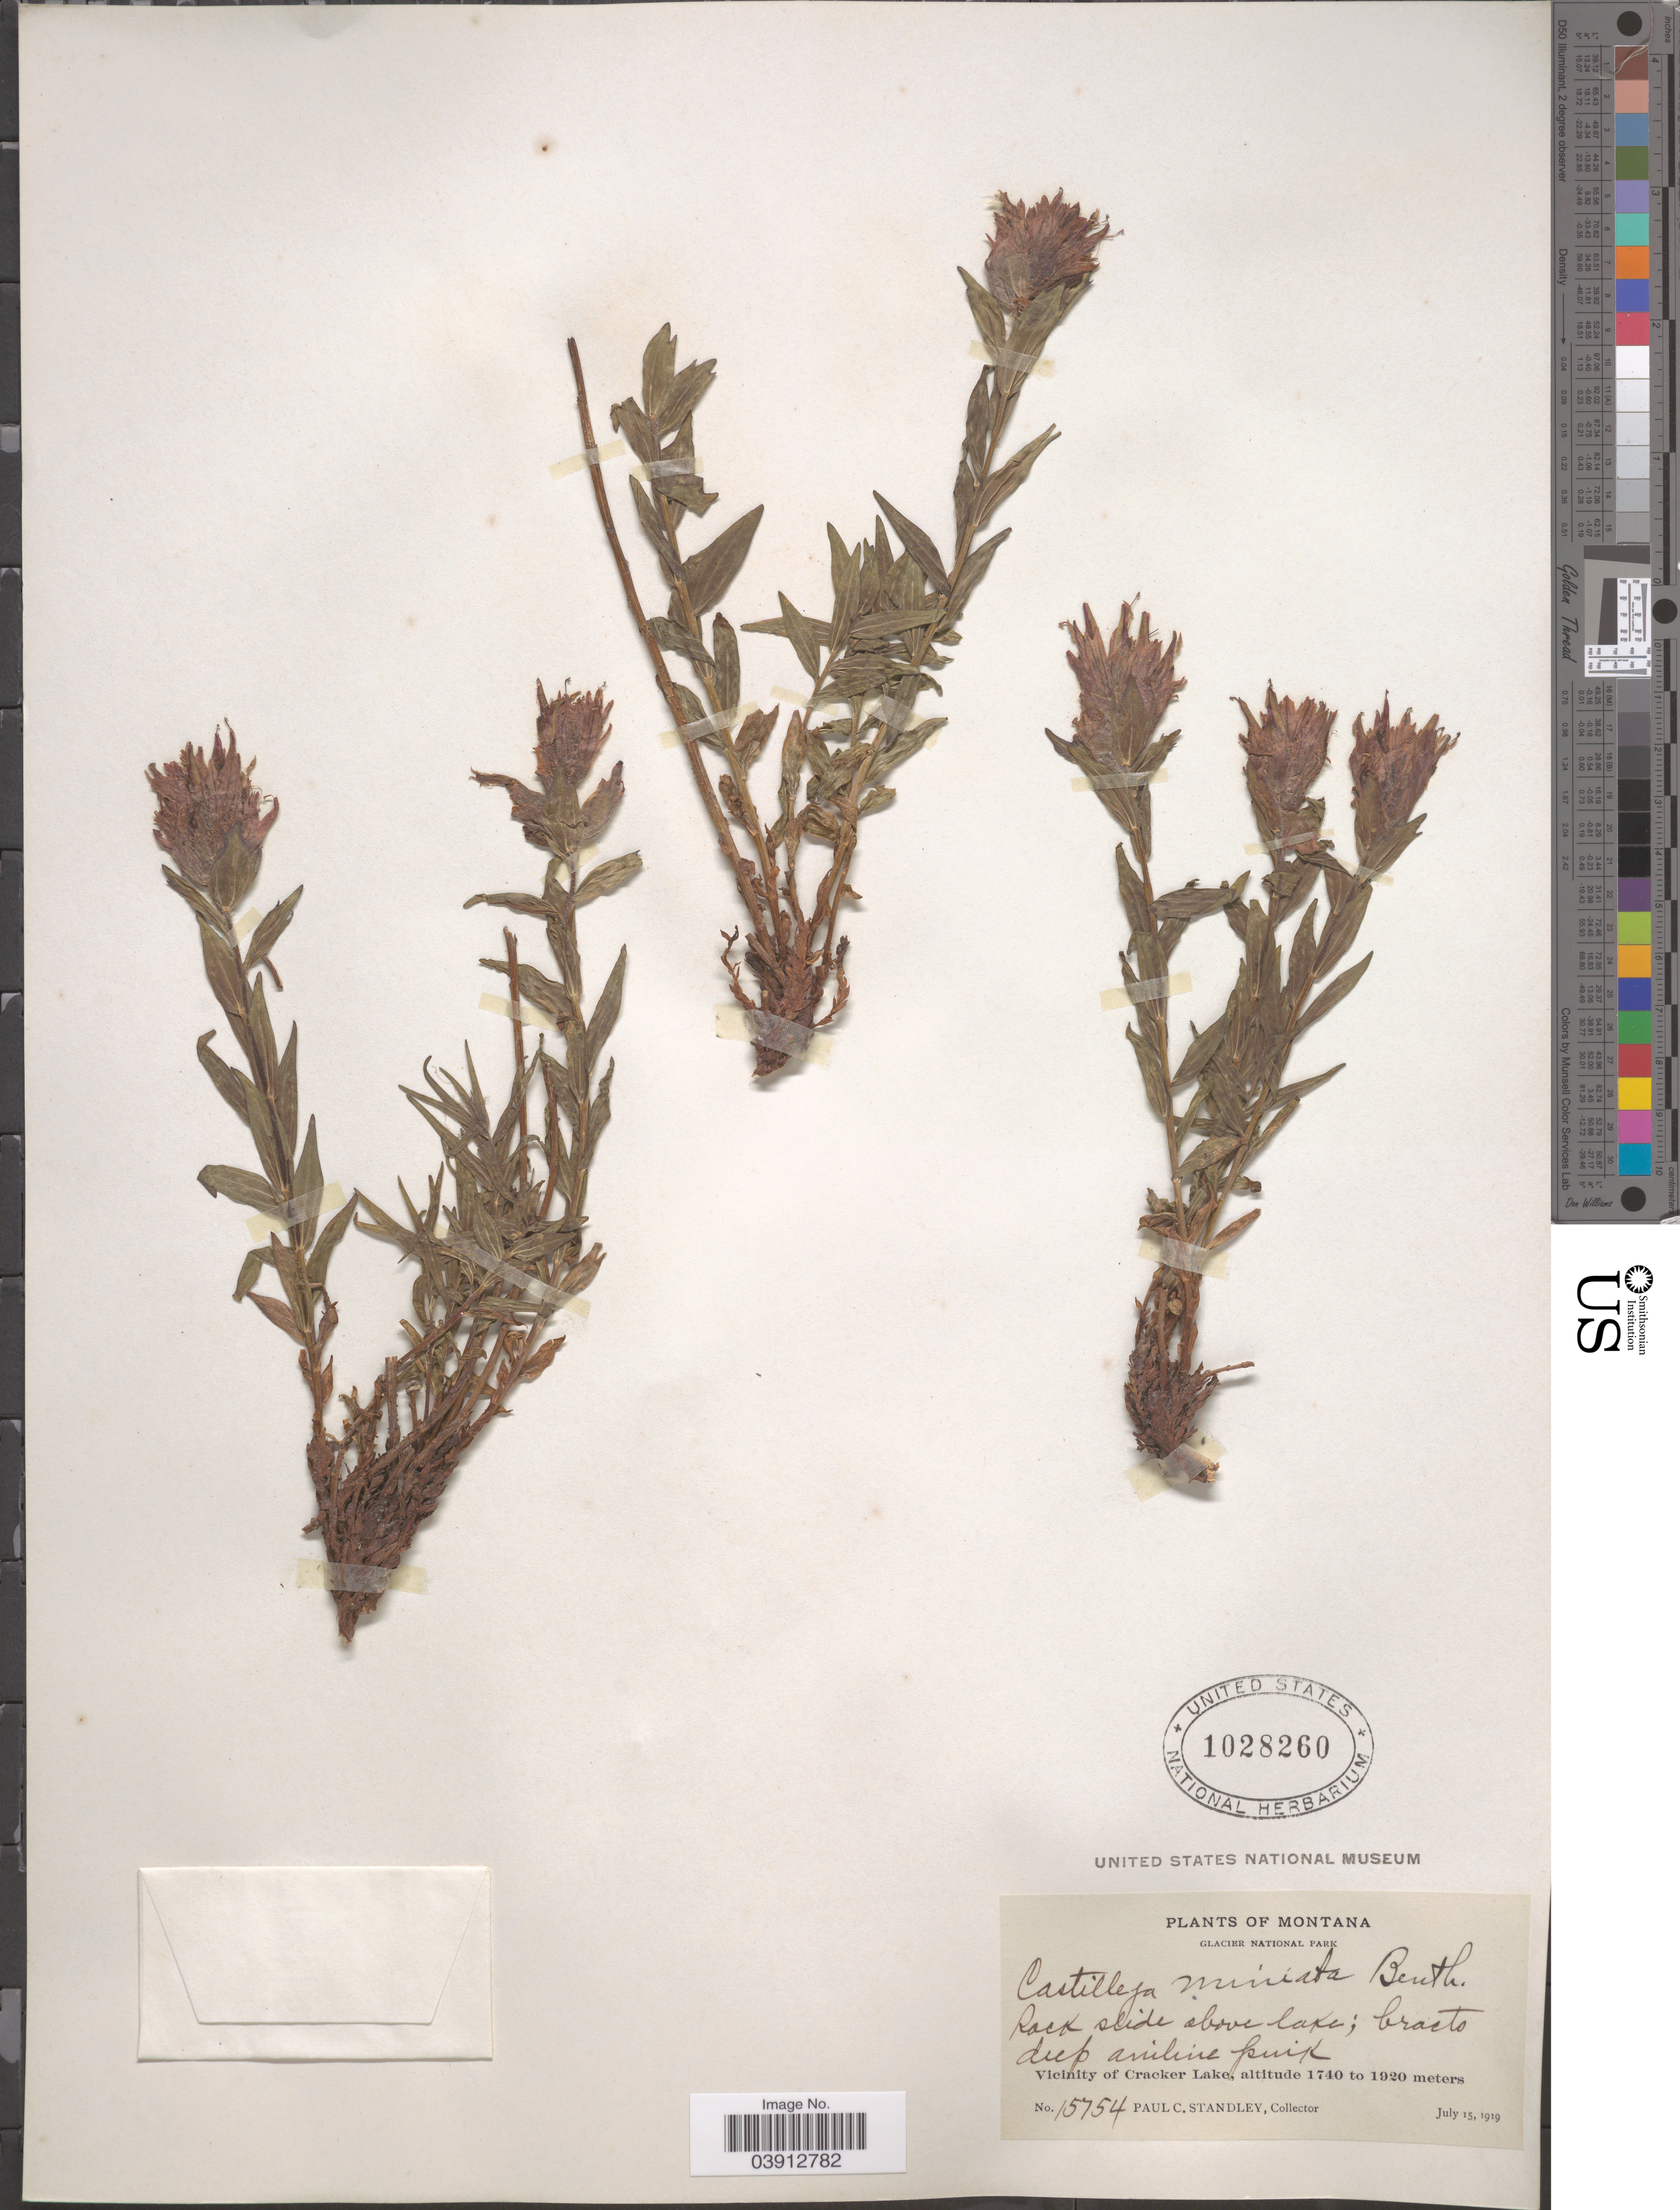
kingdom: Plantae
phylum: Tracheophyta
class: Magnoliopsida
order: Lamiales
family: Orobanchaceae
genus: Castilleja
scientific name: Castilleja miniata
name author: Douglas ex Hook.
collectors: P. C. Standley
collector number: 15754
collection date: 1919-07-15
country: United States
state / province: Montana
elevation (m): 1740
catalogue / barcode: US 1028260